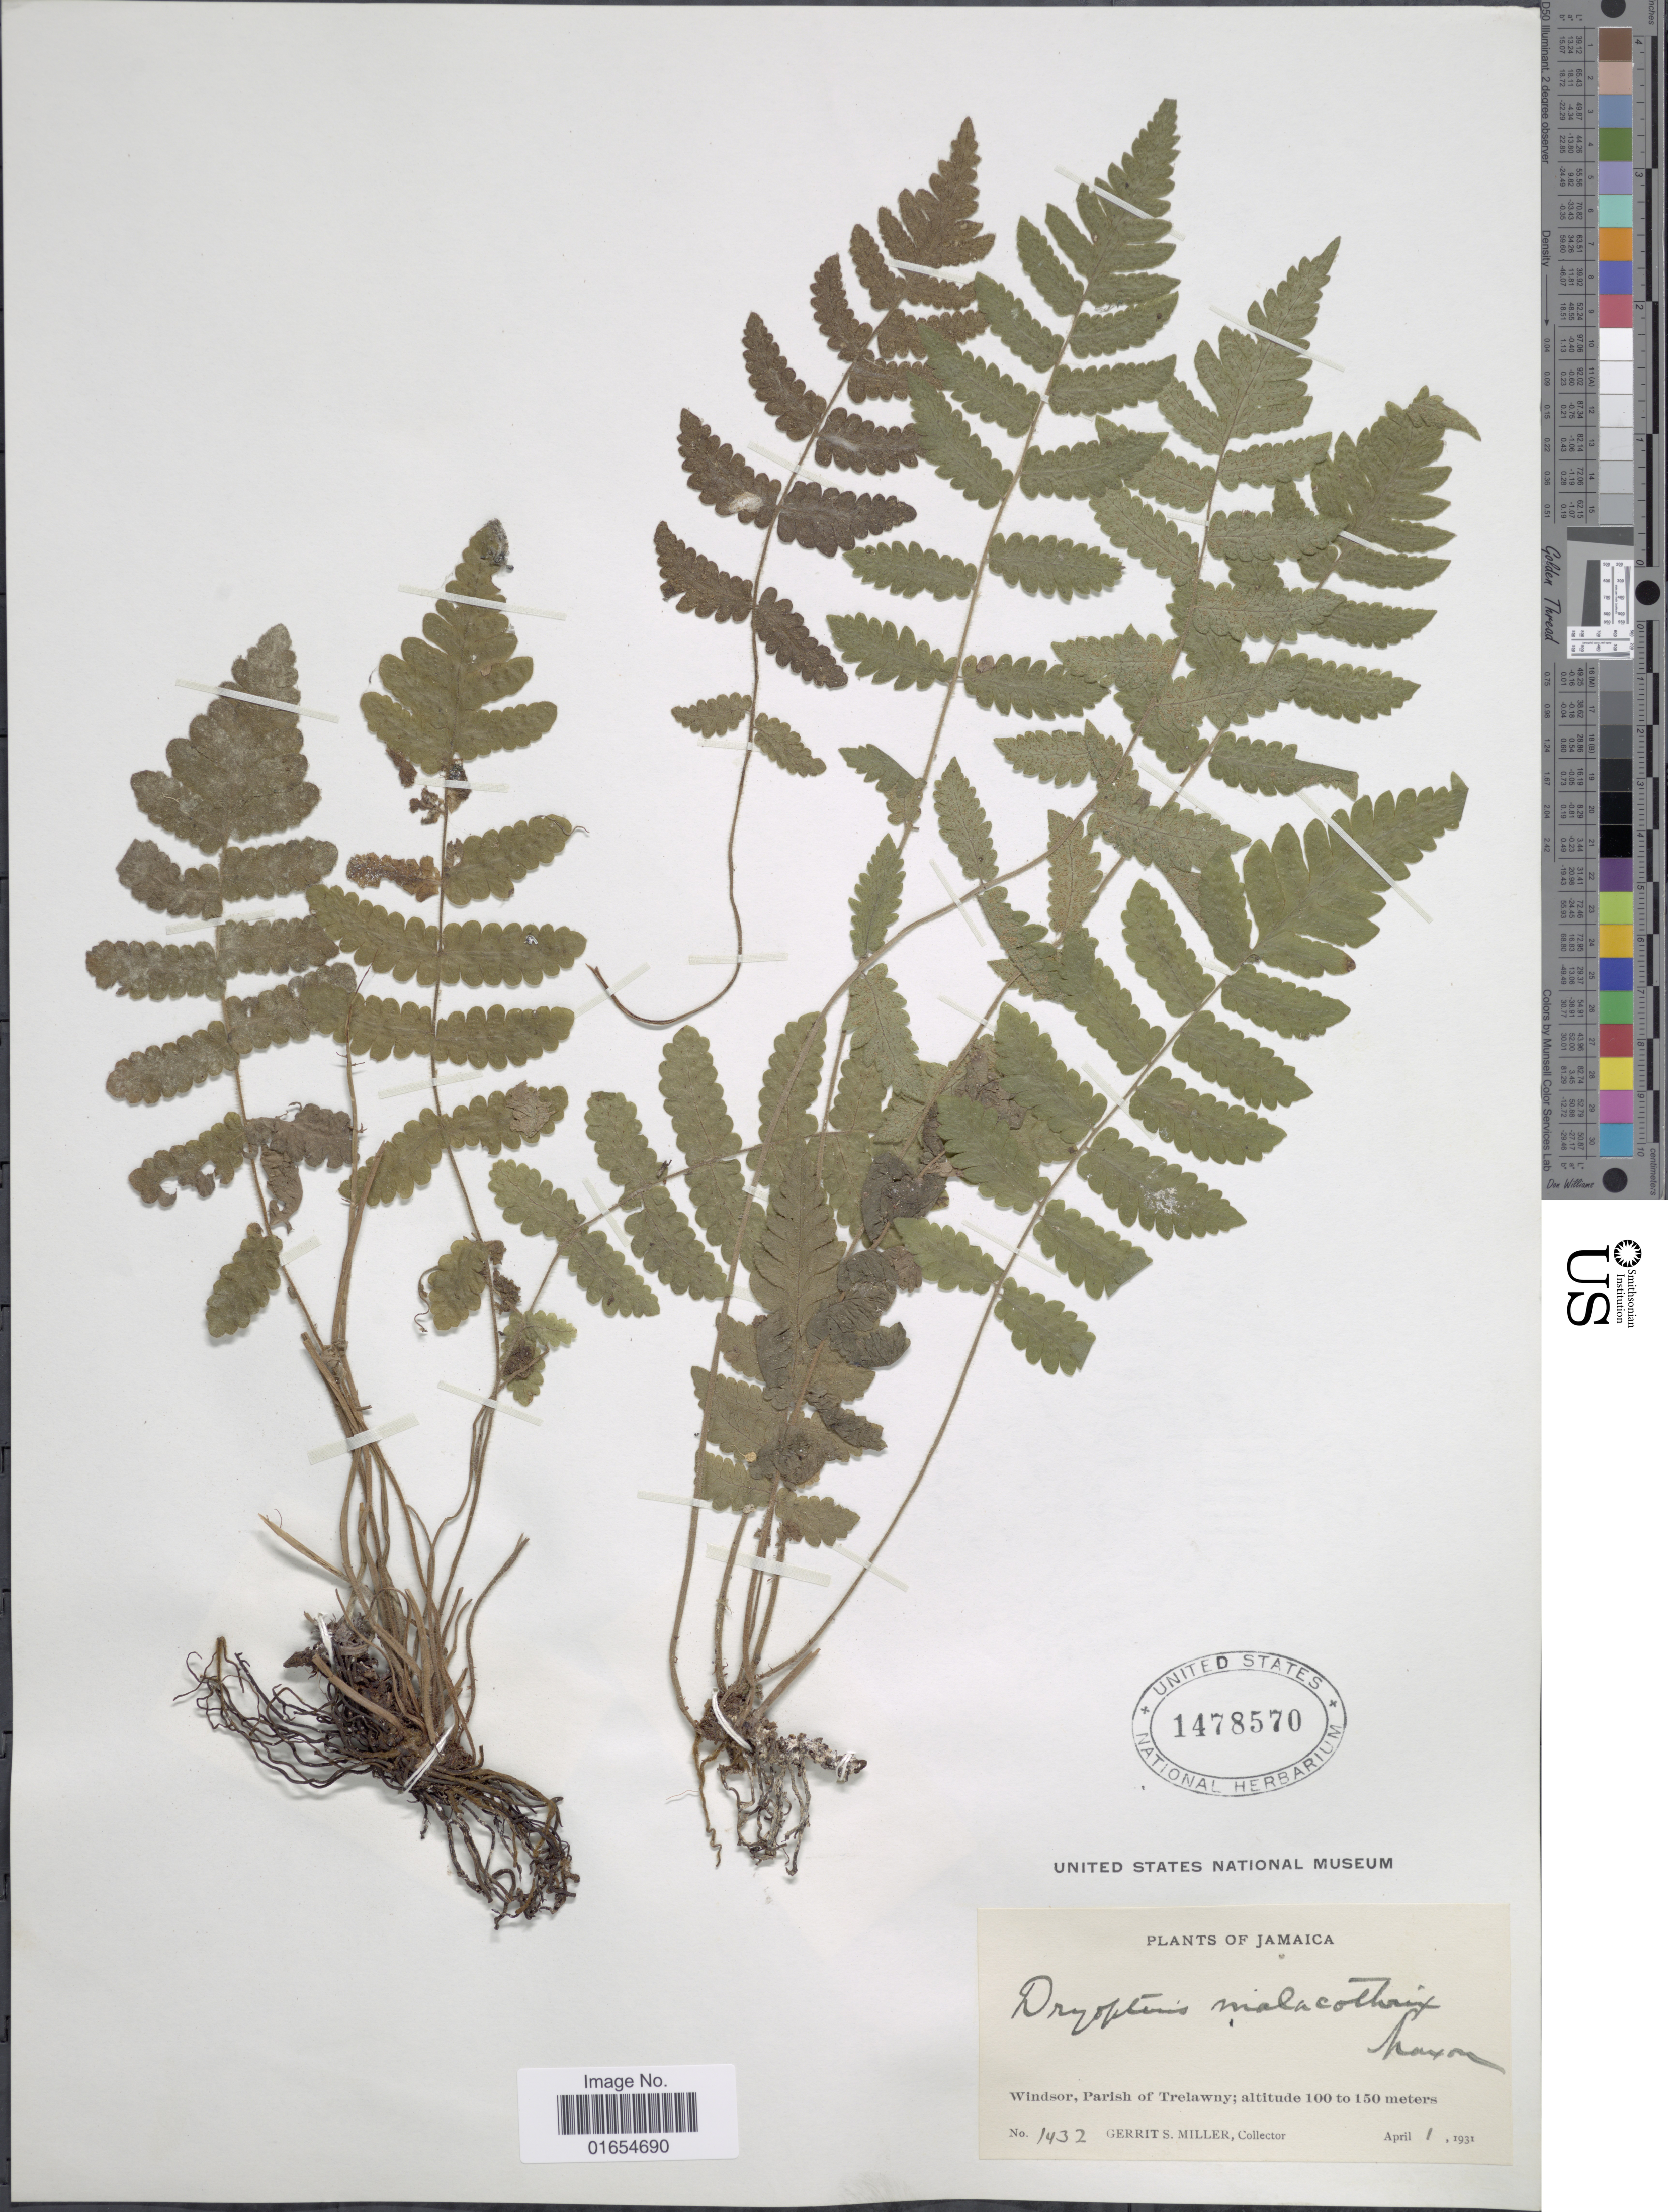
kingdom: Plantae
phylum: Tracheophyta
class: Polypodiopsida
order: Polypodiales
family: Thelypteridaceae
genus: Goniopteris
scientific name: Goniopteris pellita (Willd.) comb. nov., ined 2015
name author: (Willd.)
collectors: G. S. Miller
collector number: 1432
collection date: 1931-04-01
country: Jamaica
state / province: Trelawny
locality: Windsor, Parish of Trelawny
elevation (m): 100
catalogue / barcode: US 1478570